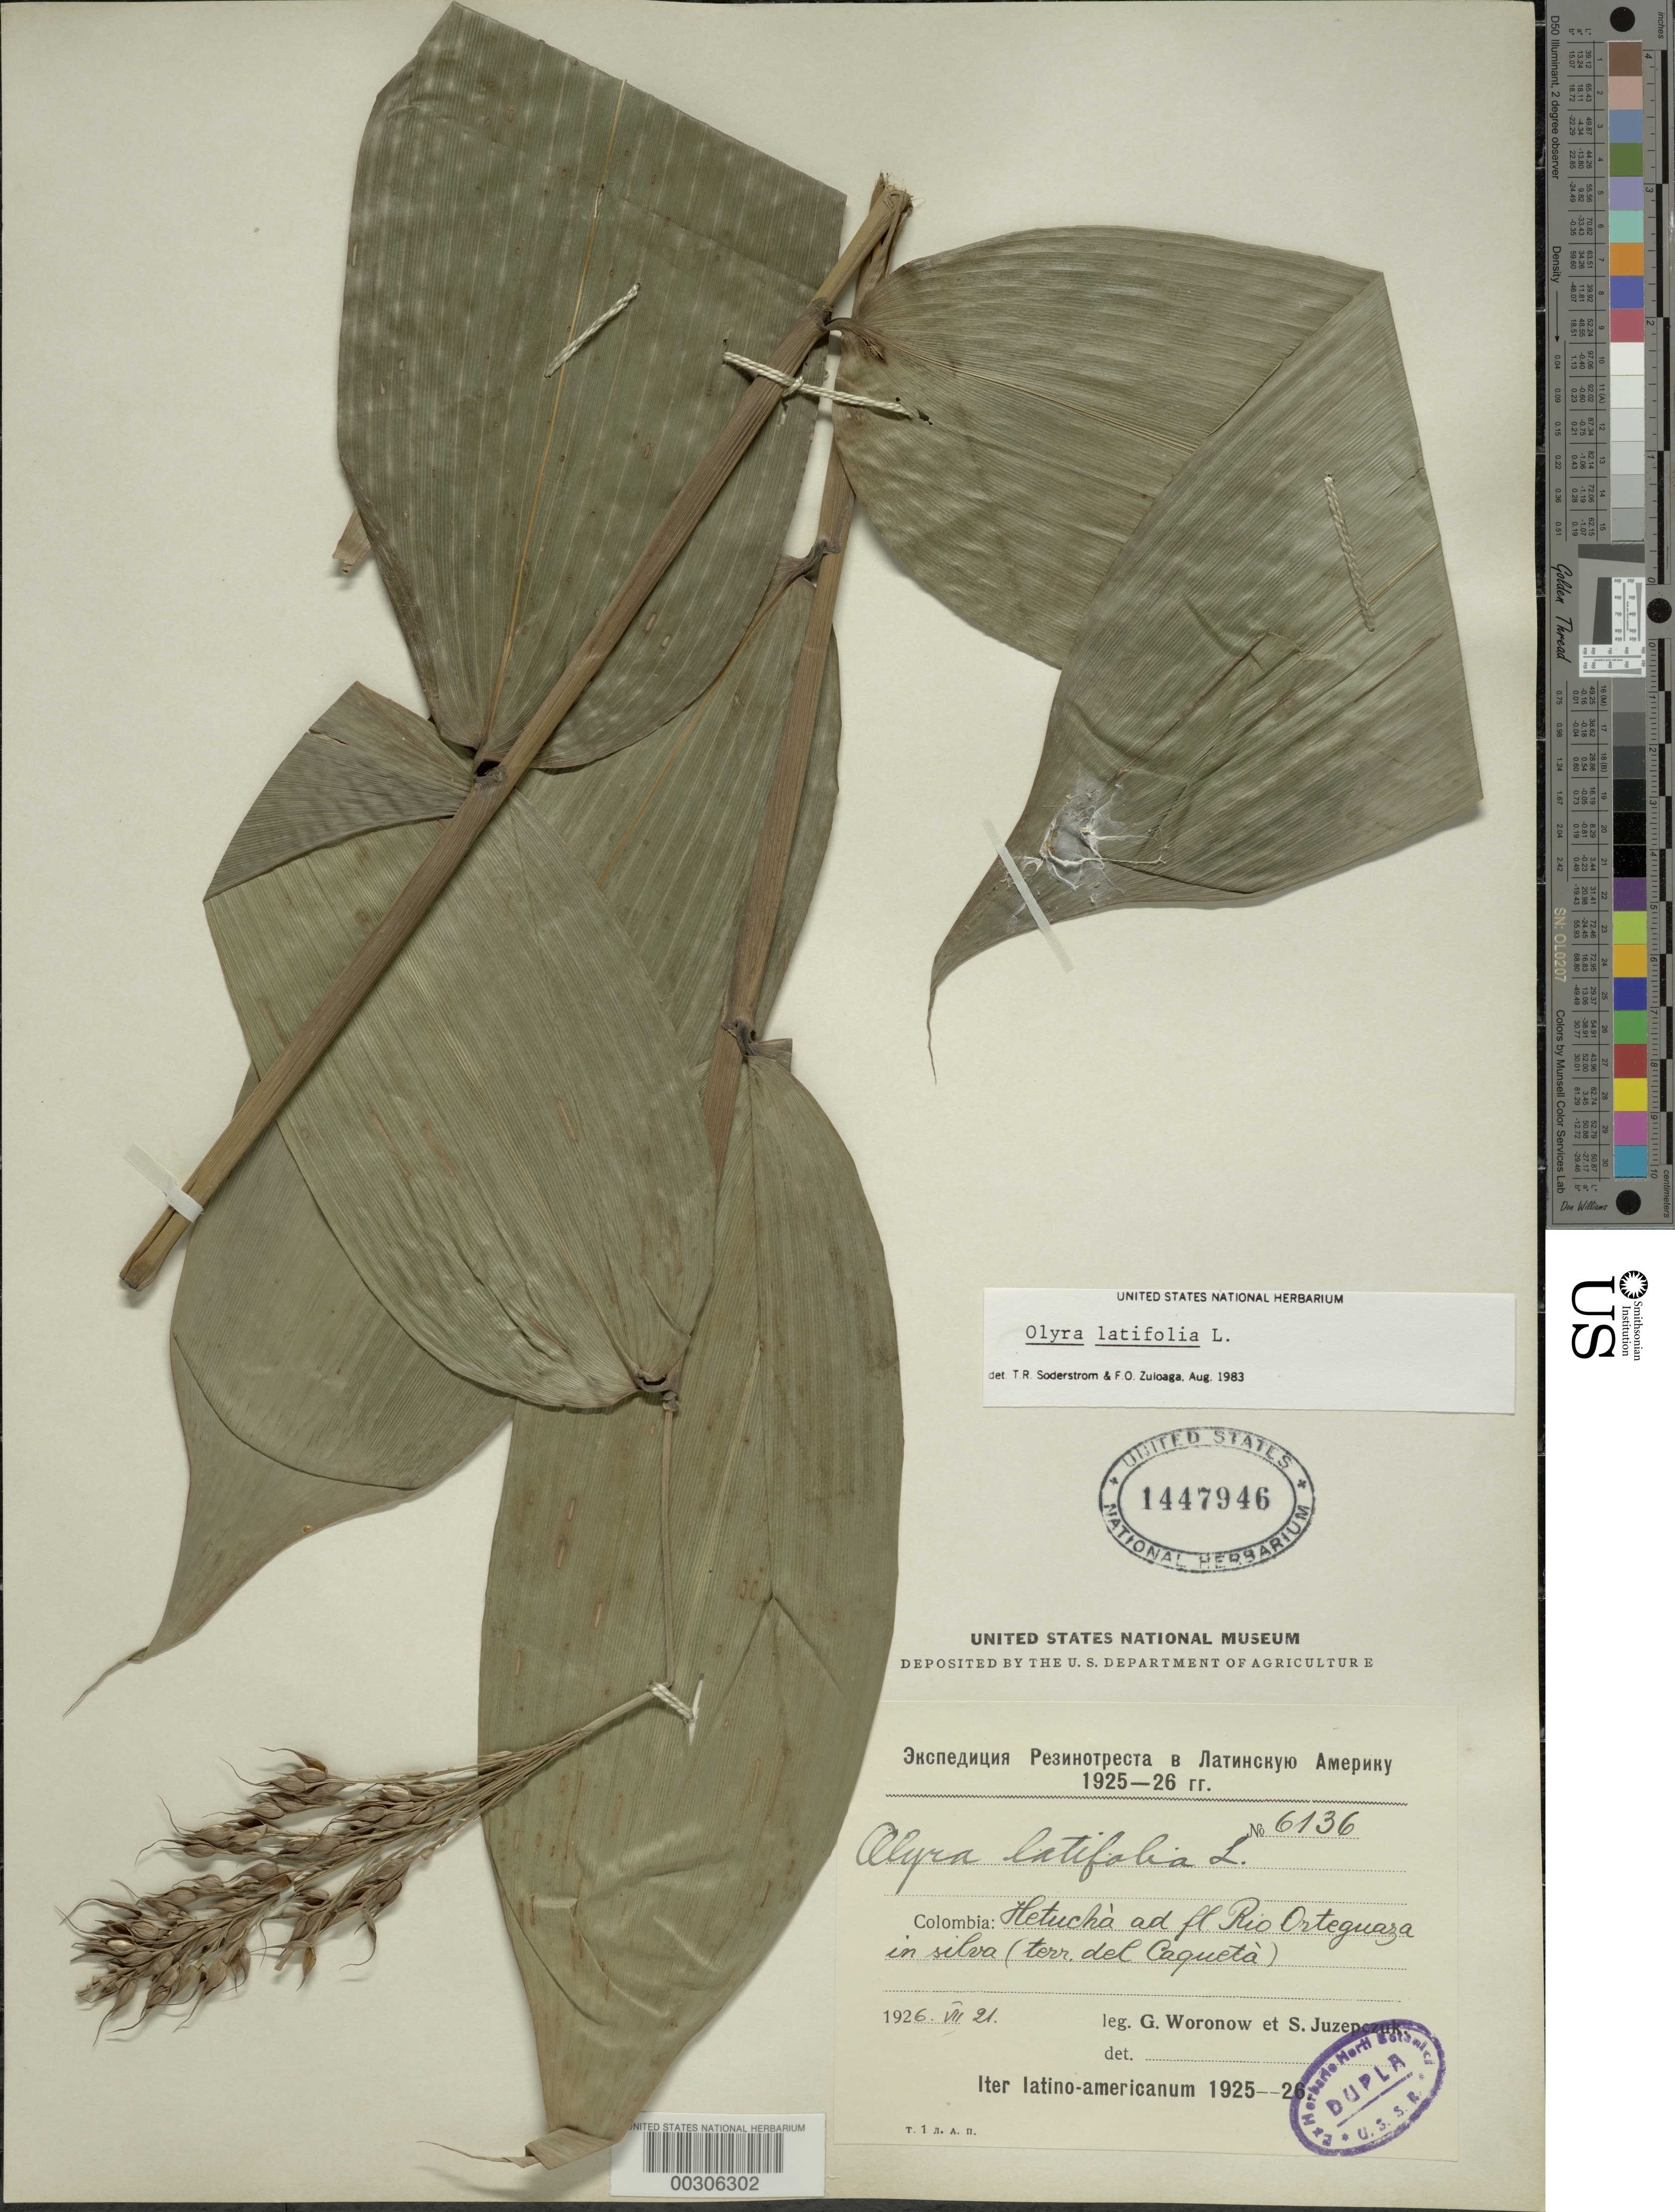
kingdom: Plantae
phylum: Tracheophyta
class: Liliopsida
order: Poales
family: Poaceae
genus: Olyra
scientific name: Olyra latifolia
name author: L.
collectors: G. Woronow & S. V. Juzepczuk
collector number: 6136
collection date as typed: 21 Jul 1926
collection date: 1926-07-21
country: Colombia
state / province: Caquetá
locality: Rio Ortequaza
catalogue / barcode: US 1447946